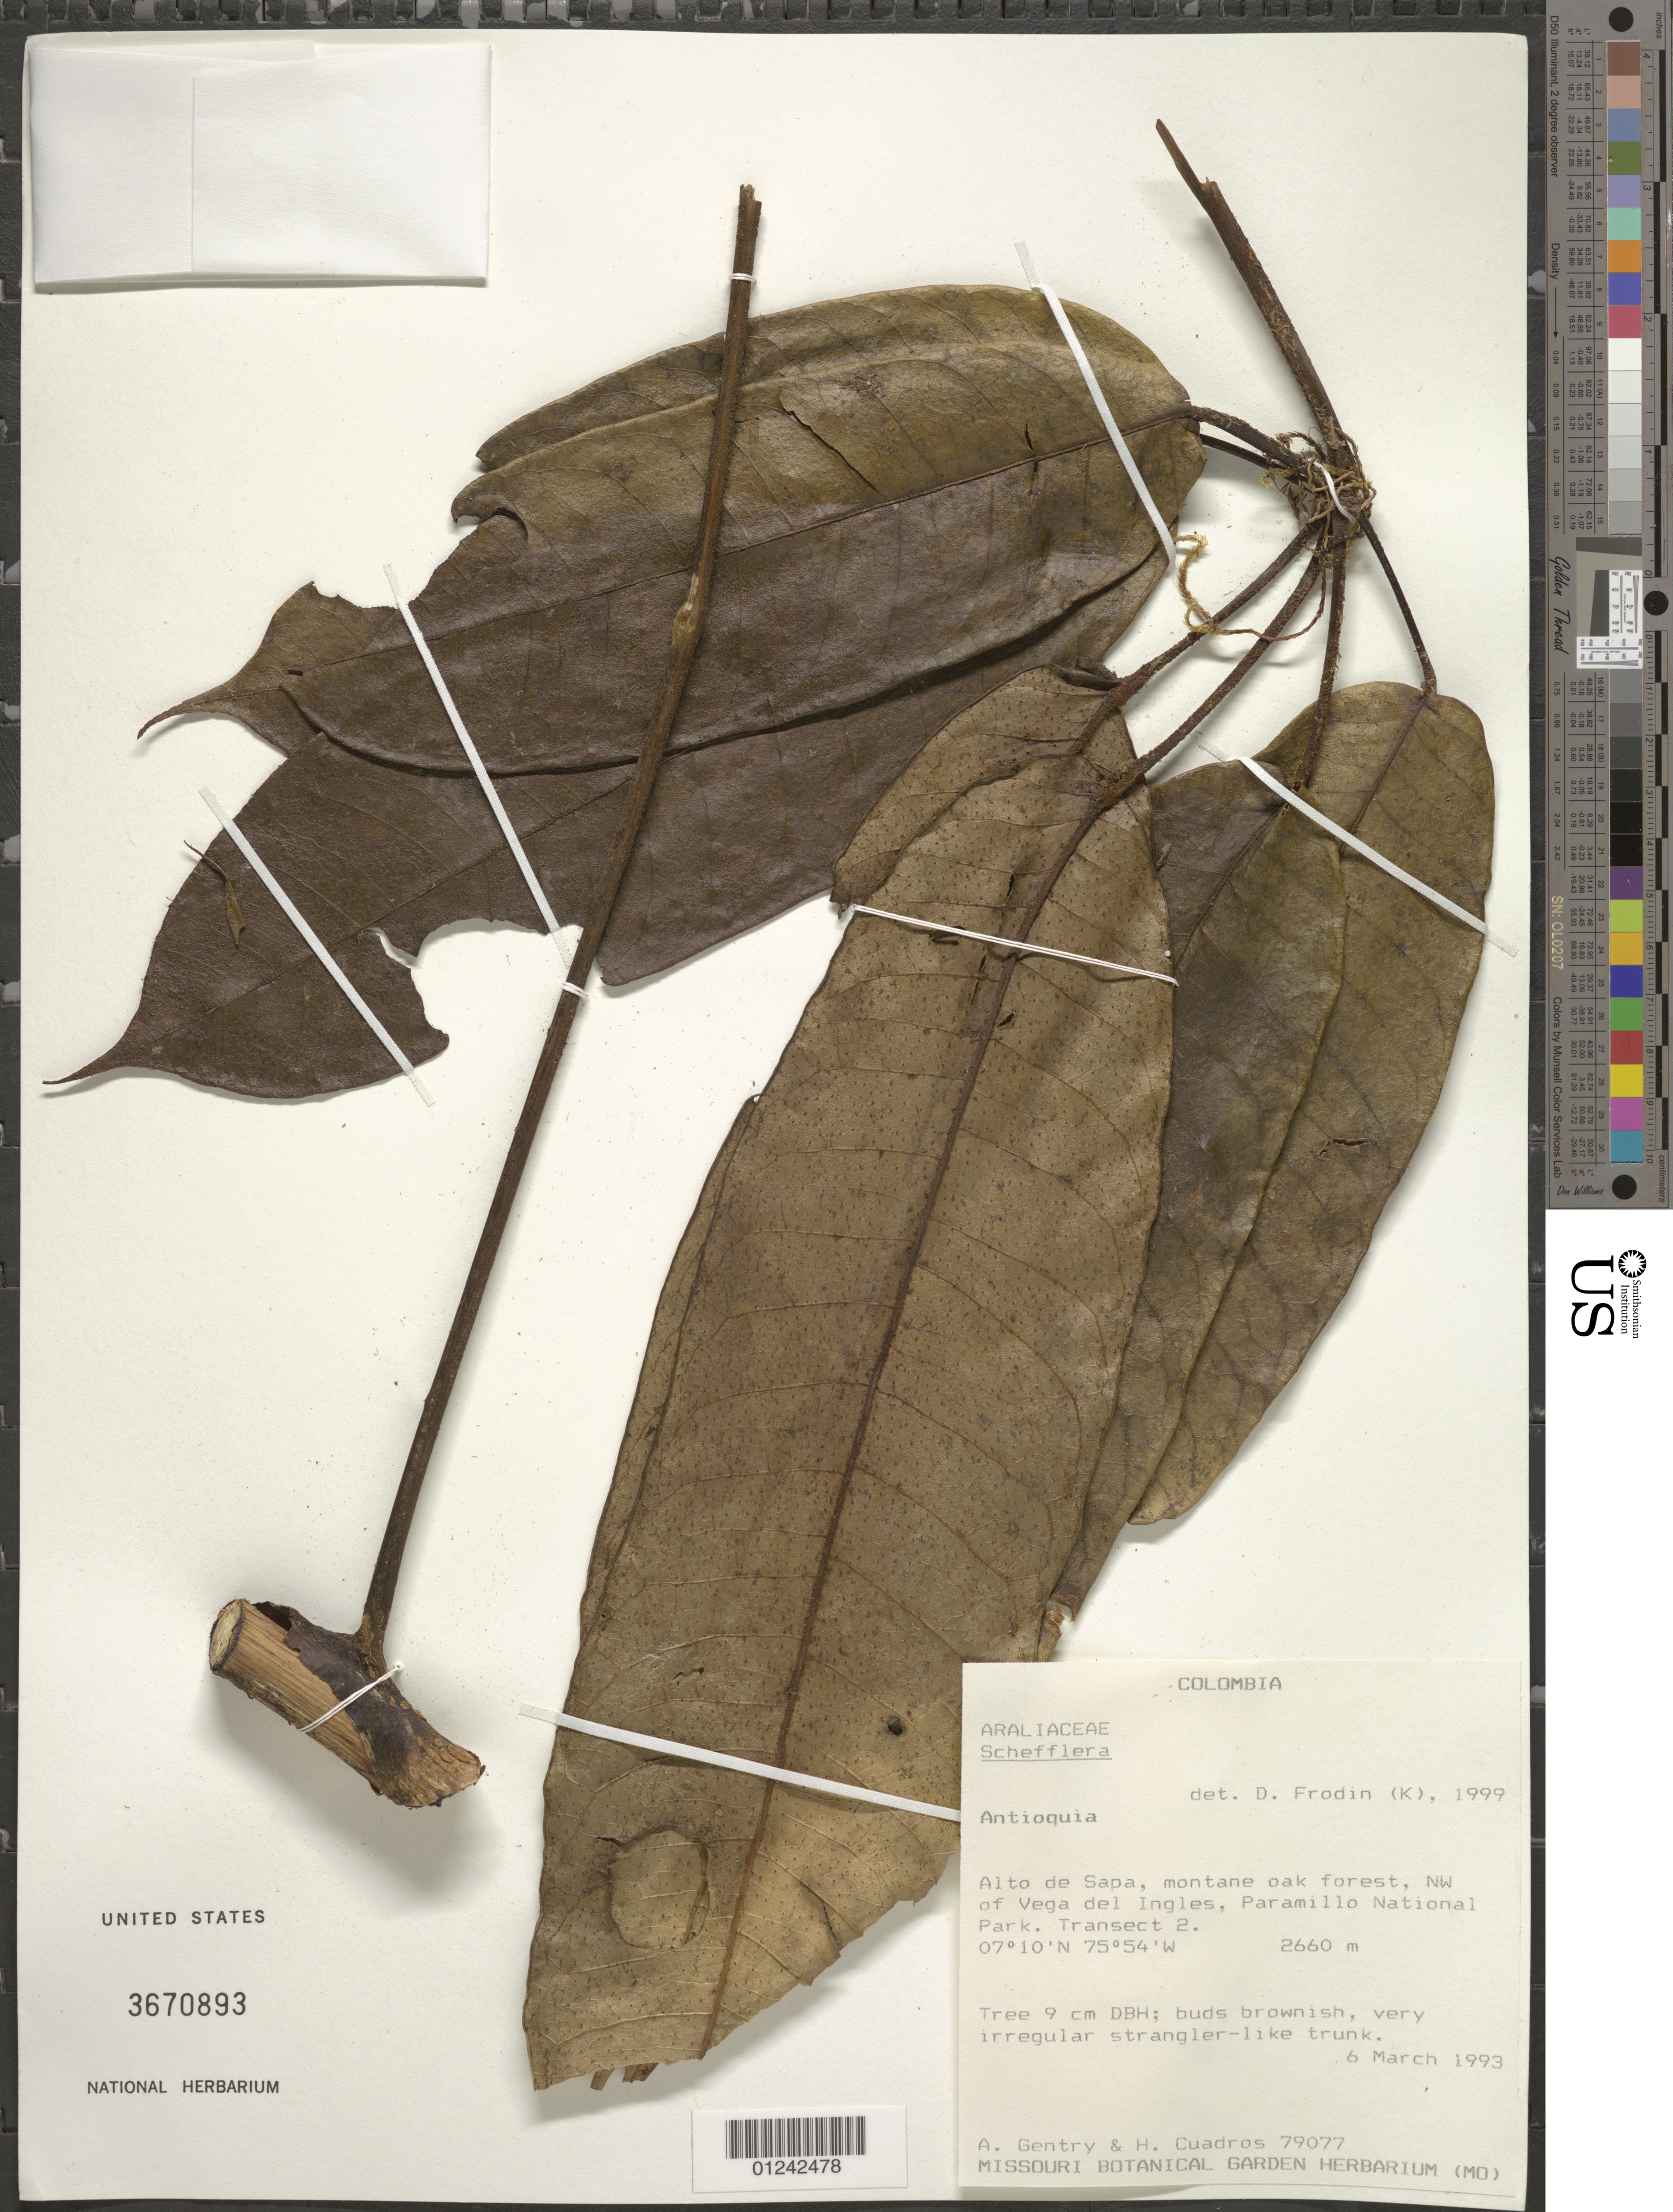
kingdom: Plantae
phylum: Tracheophyta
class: Magnoliopsida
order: Apiales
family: Araliaceae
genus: Schefflera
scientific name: Schefflera sp.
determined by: Frodin, D. G.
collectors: A. Gentry & H. Cuadros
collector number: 79077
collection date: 1993-03-06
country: Colombia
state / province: Antioquiá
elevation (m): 2660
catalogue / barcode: US 3670893